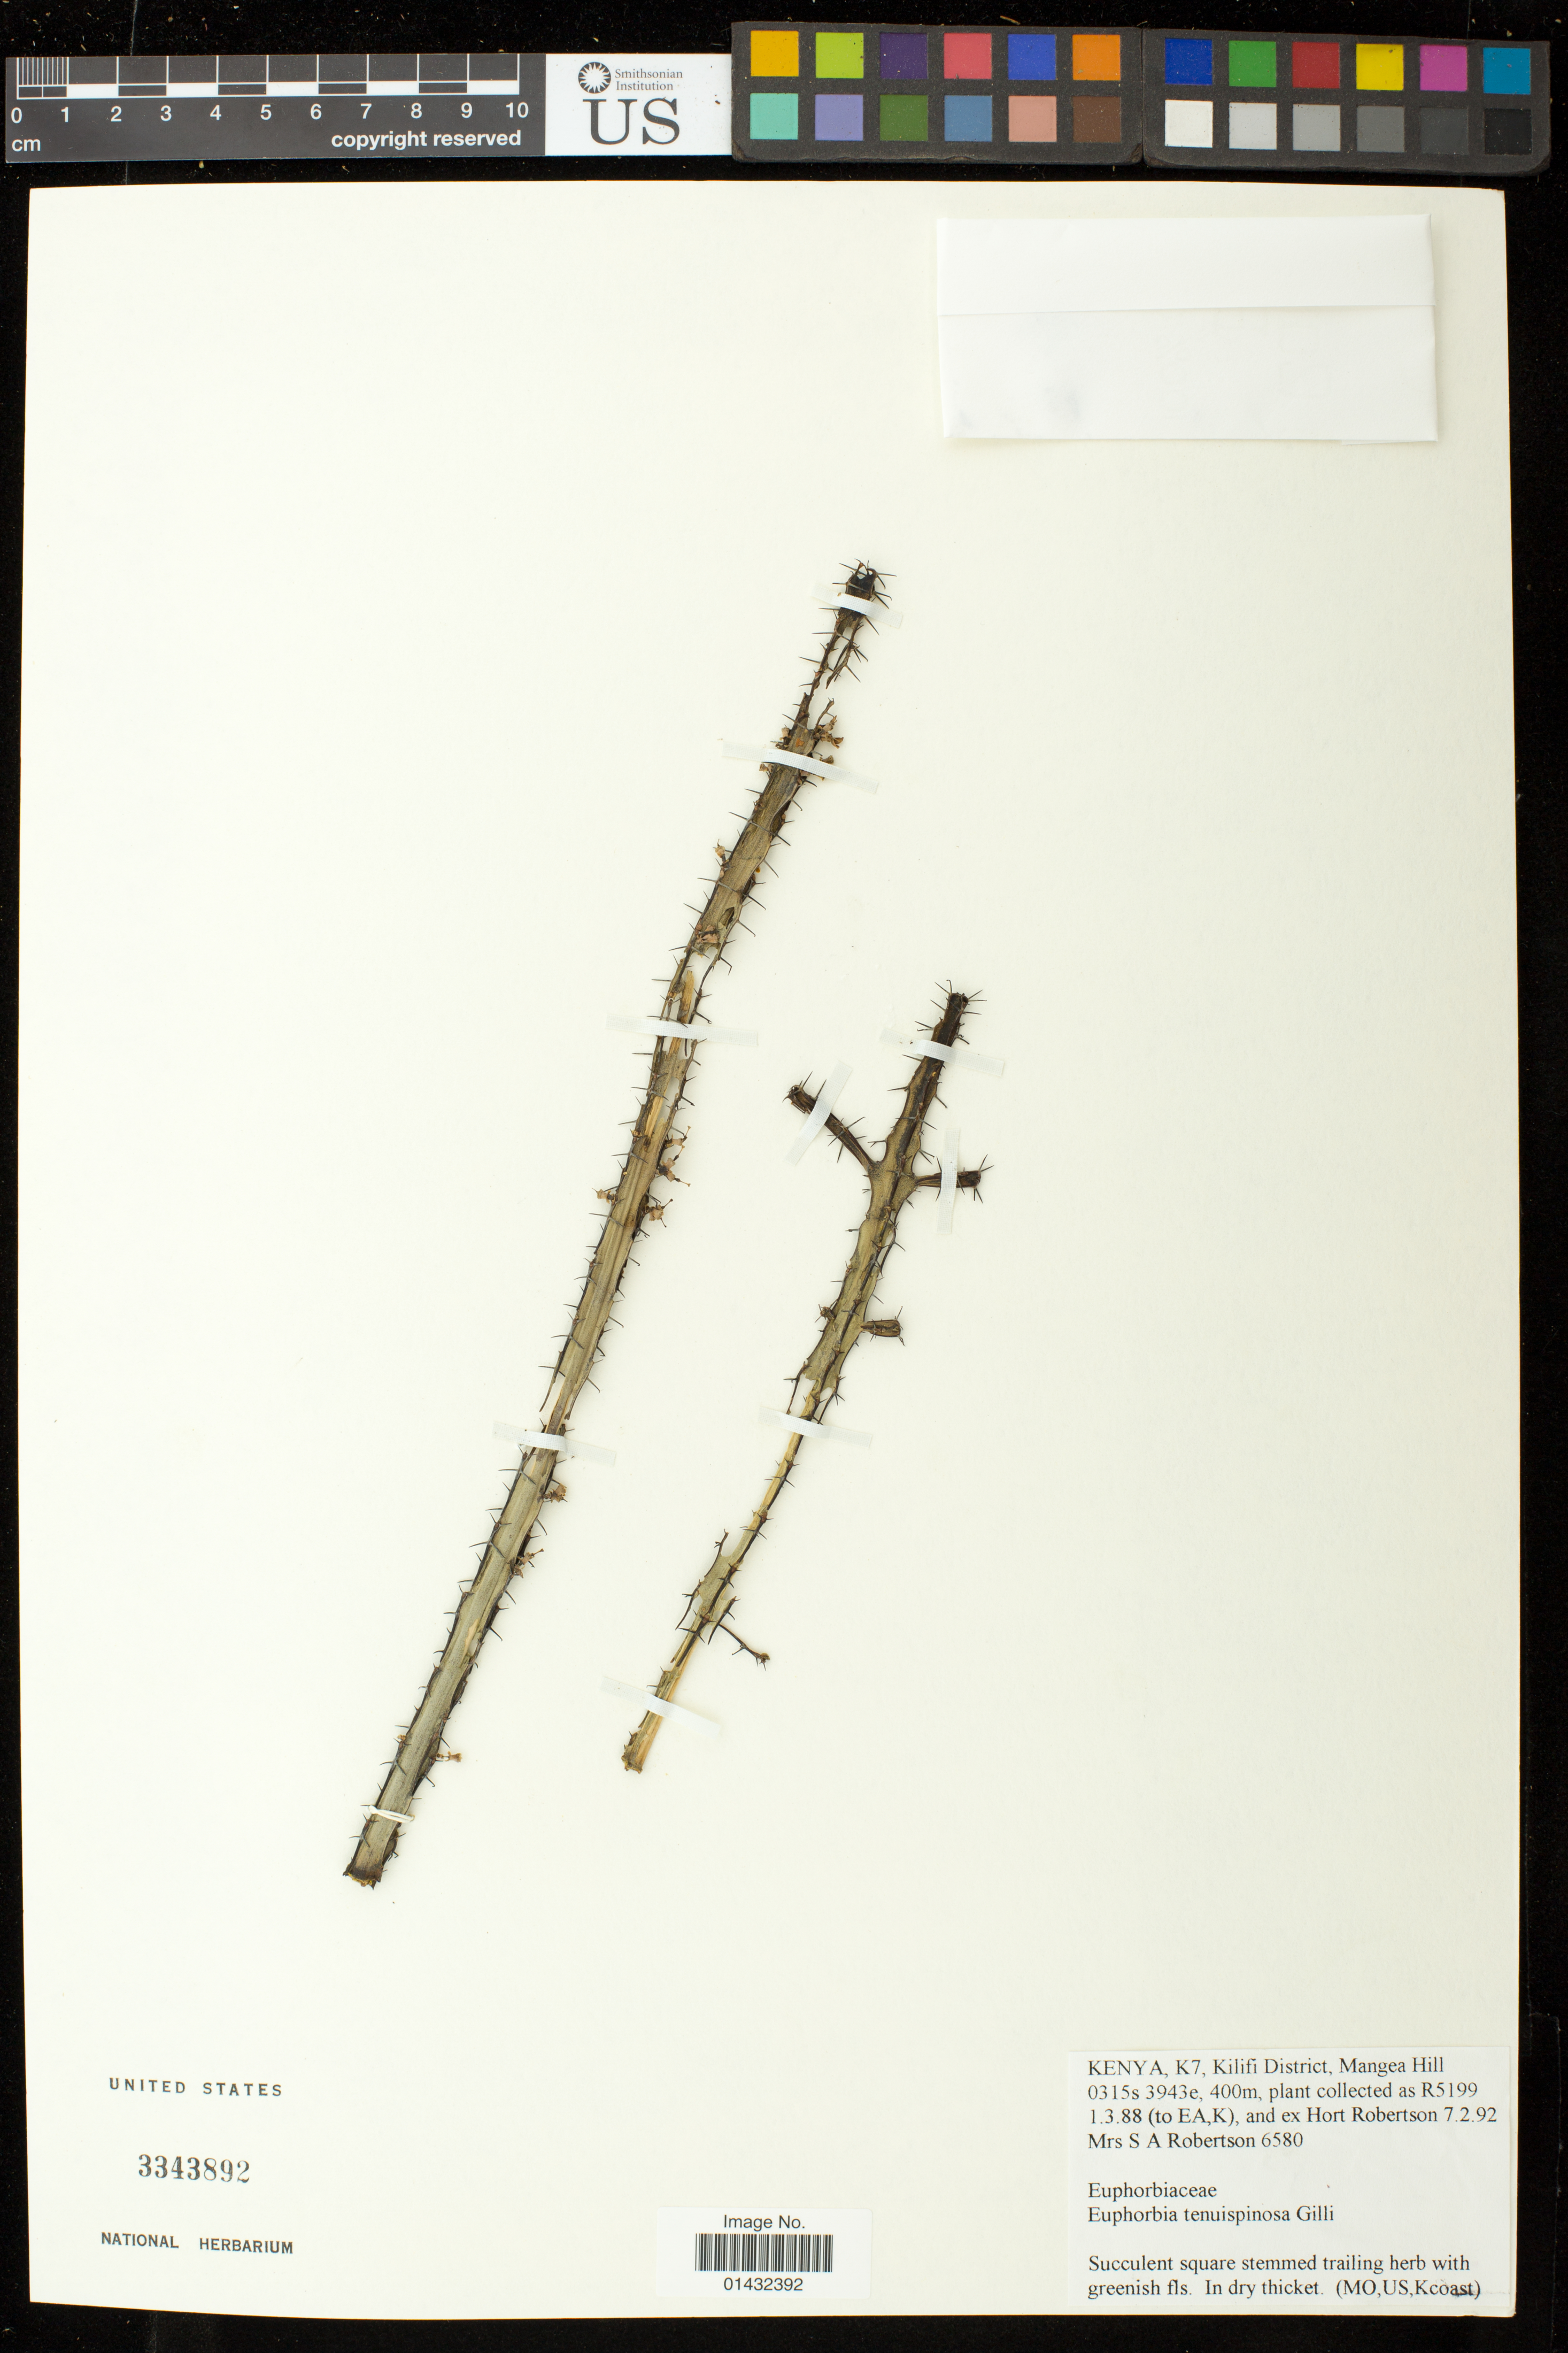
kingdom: Plantae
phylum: Tracheophyta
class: Magnoliopsida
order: Malpighiales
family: Euphorbiaceae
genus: Euphorbia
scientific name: Euphorbia tenuispinosa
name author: Gilli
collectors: Mrs. S. A. Robertson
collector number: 6580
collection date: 1988-03-01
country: Kenya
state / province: Kilifi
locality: Mangea Hill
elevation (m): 400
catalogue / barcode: US 3343892